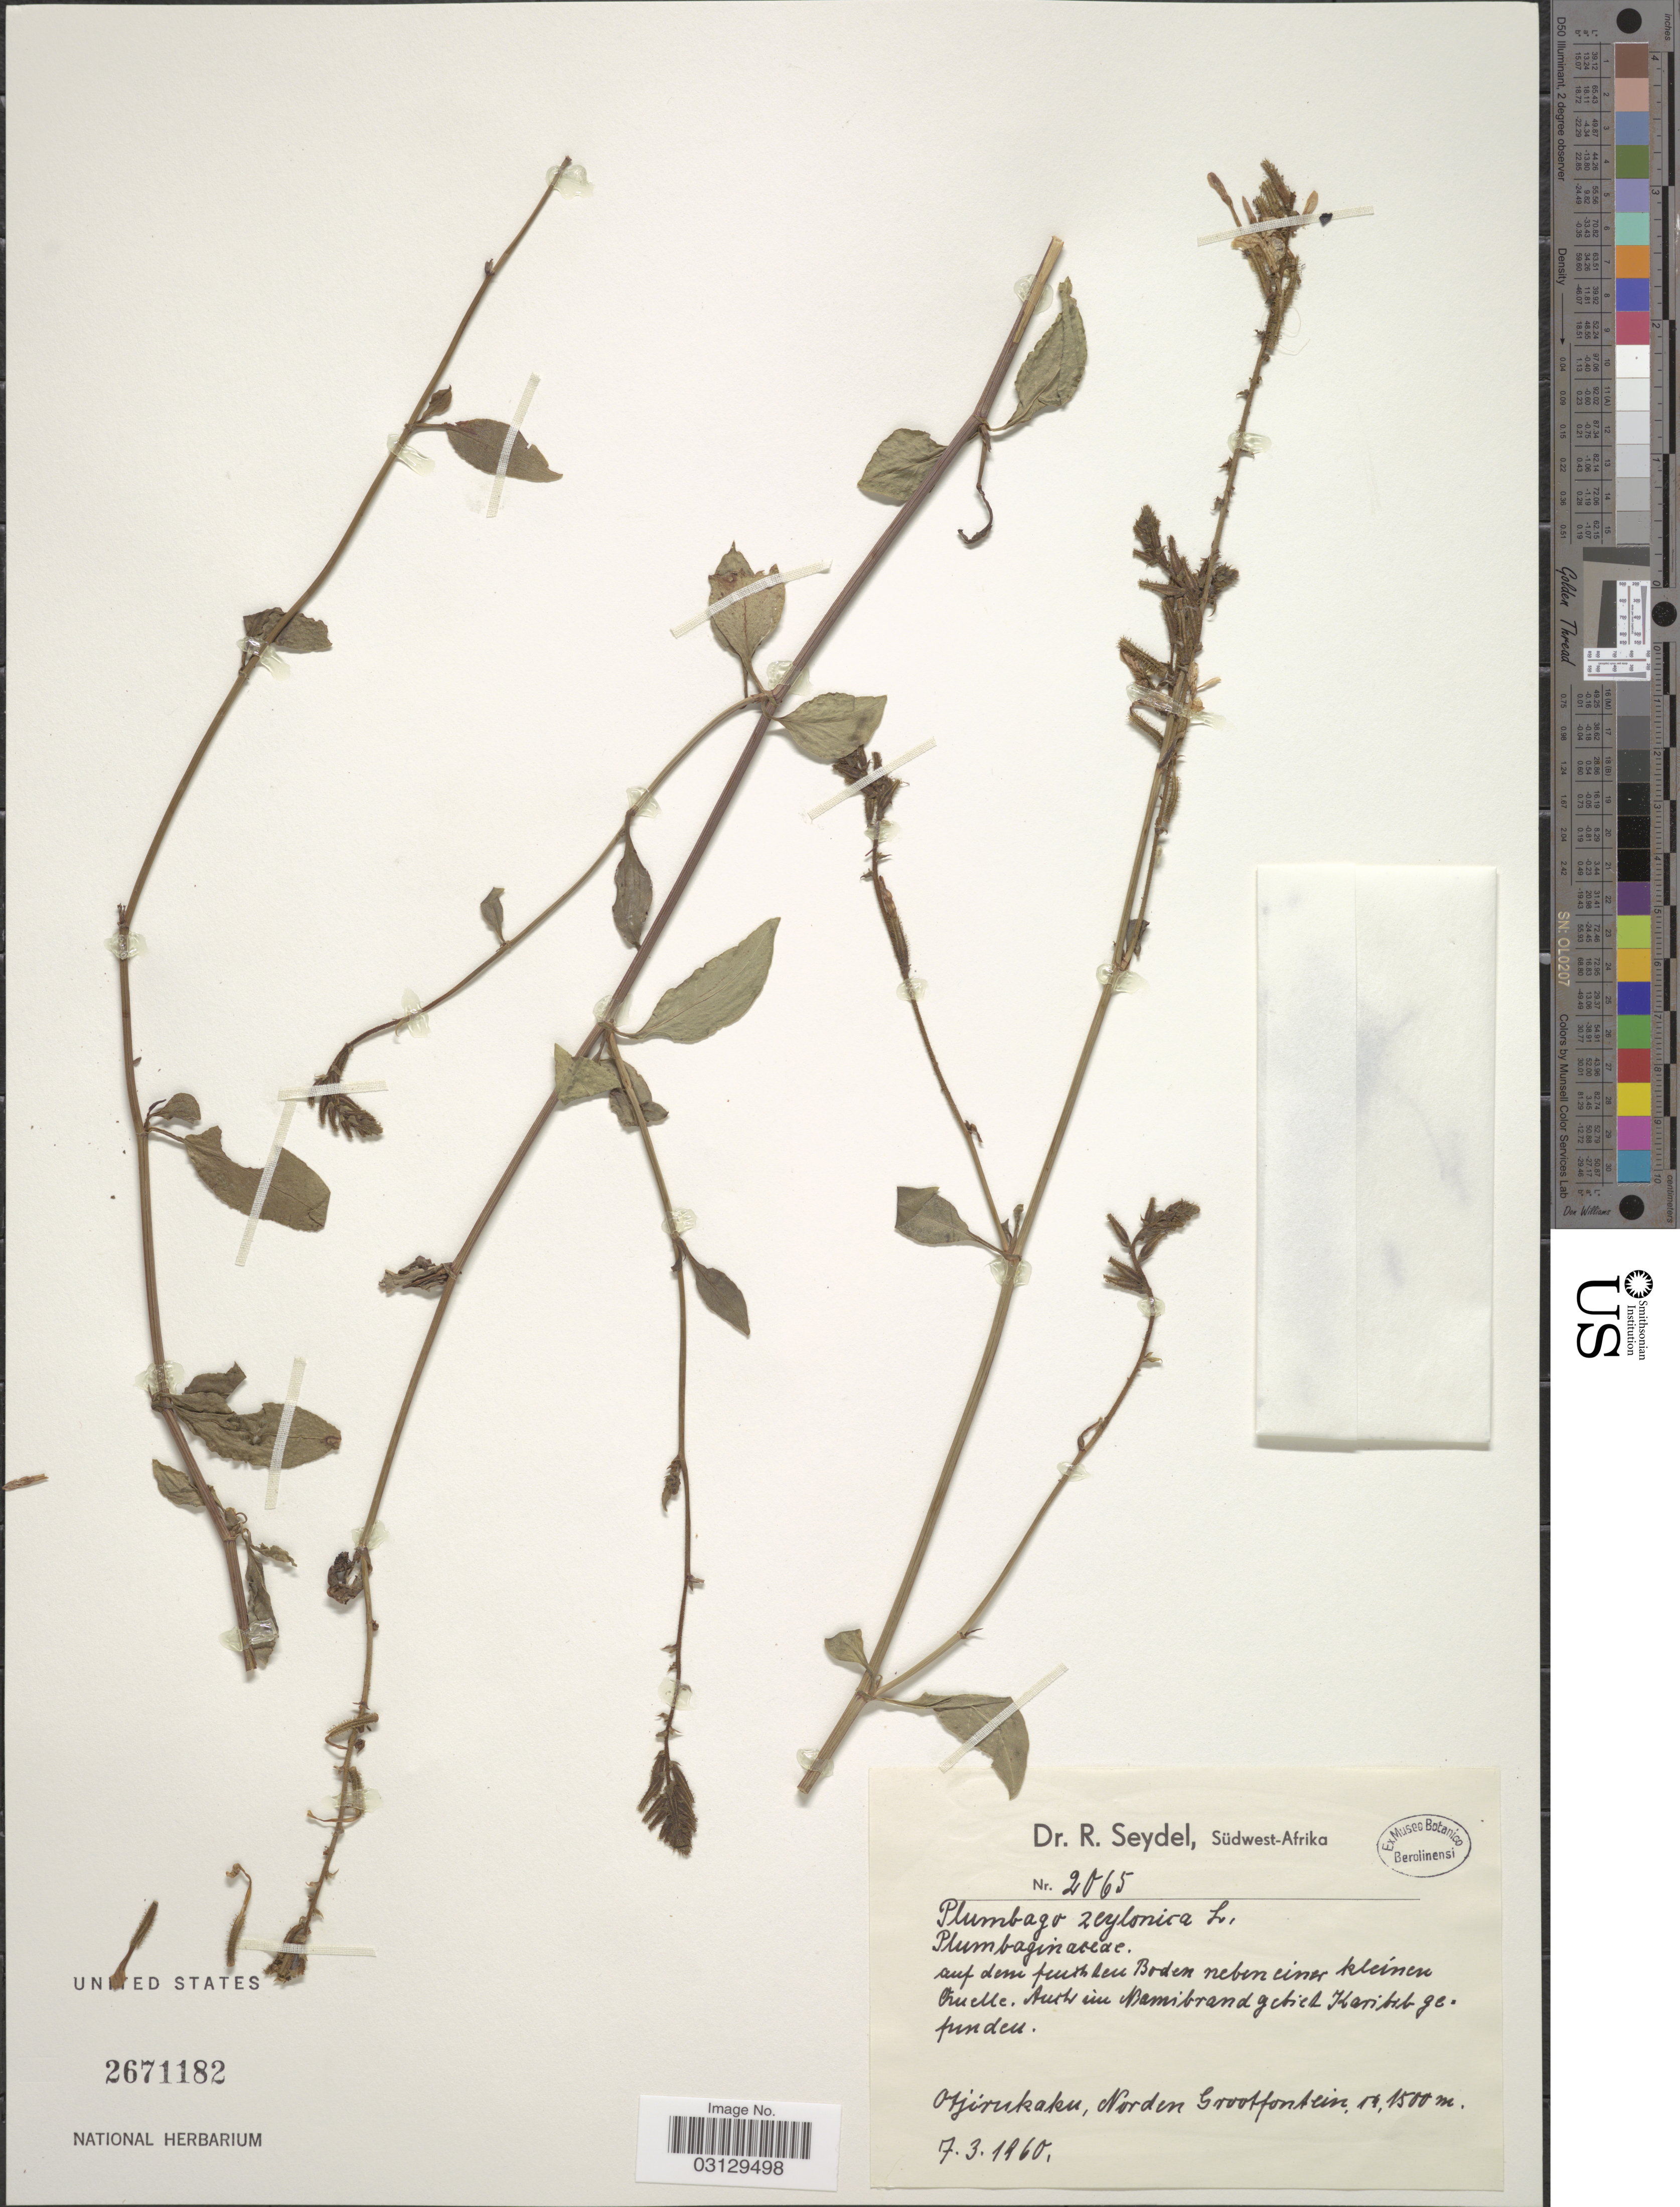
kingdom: Plantae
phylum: Tracheophyta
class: Magnoliopsida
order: Caryophyllales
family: Plumbaginaceae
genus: Plumbago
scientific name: Plumbago zeylanica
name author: L.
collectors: R. Seydel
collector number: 2065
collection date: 1960-03-07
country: Namibia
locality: Namibrand gebiet Karibib. Südwest-Afrika. Otjirukaku, Norden Grootfontein.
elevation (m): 1500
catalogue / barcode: US 2671182